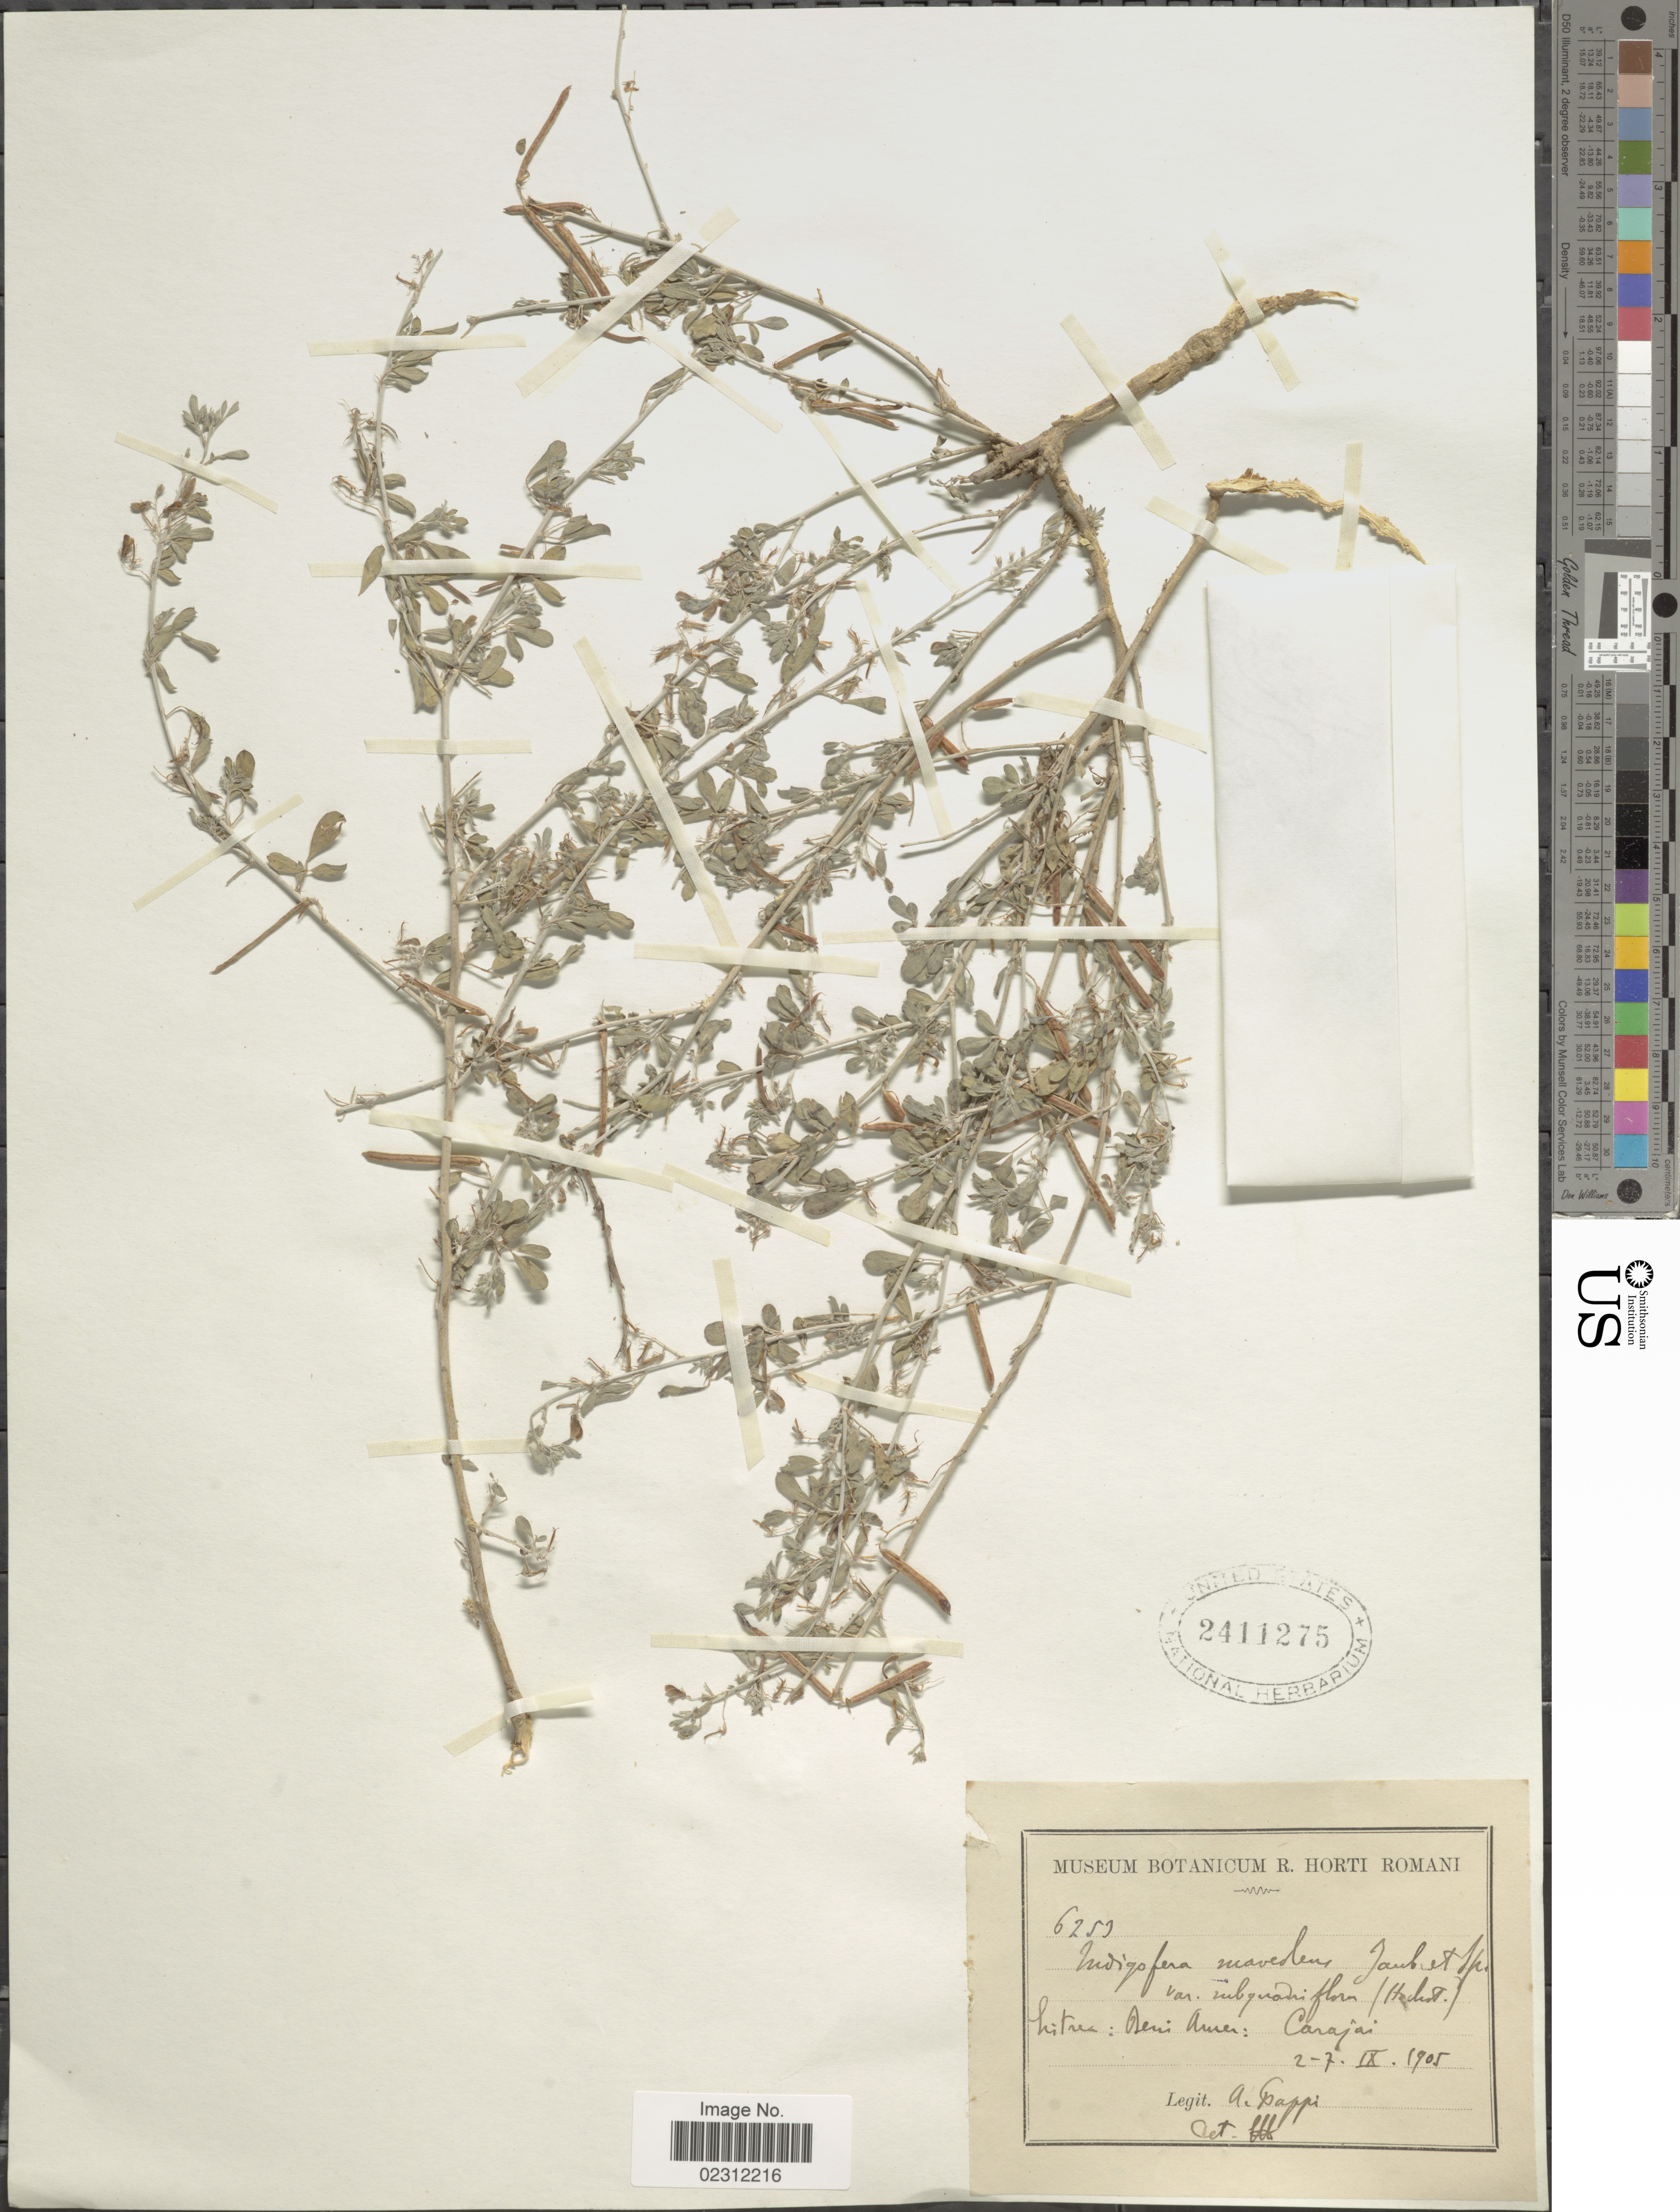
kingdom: Plantae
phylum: Tracheophyta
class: Magnoliopsida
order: Fabales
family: Fabaceae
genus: Indigofera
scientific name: Indigofera suaveolens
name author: Jaub. & Spach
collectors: A. Pappi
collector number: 6253*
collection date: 1905-09-02/1905-09-07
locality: Litrea: Benu Amen: Carajas [interpreted]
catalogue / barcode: US 2411275